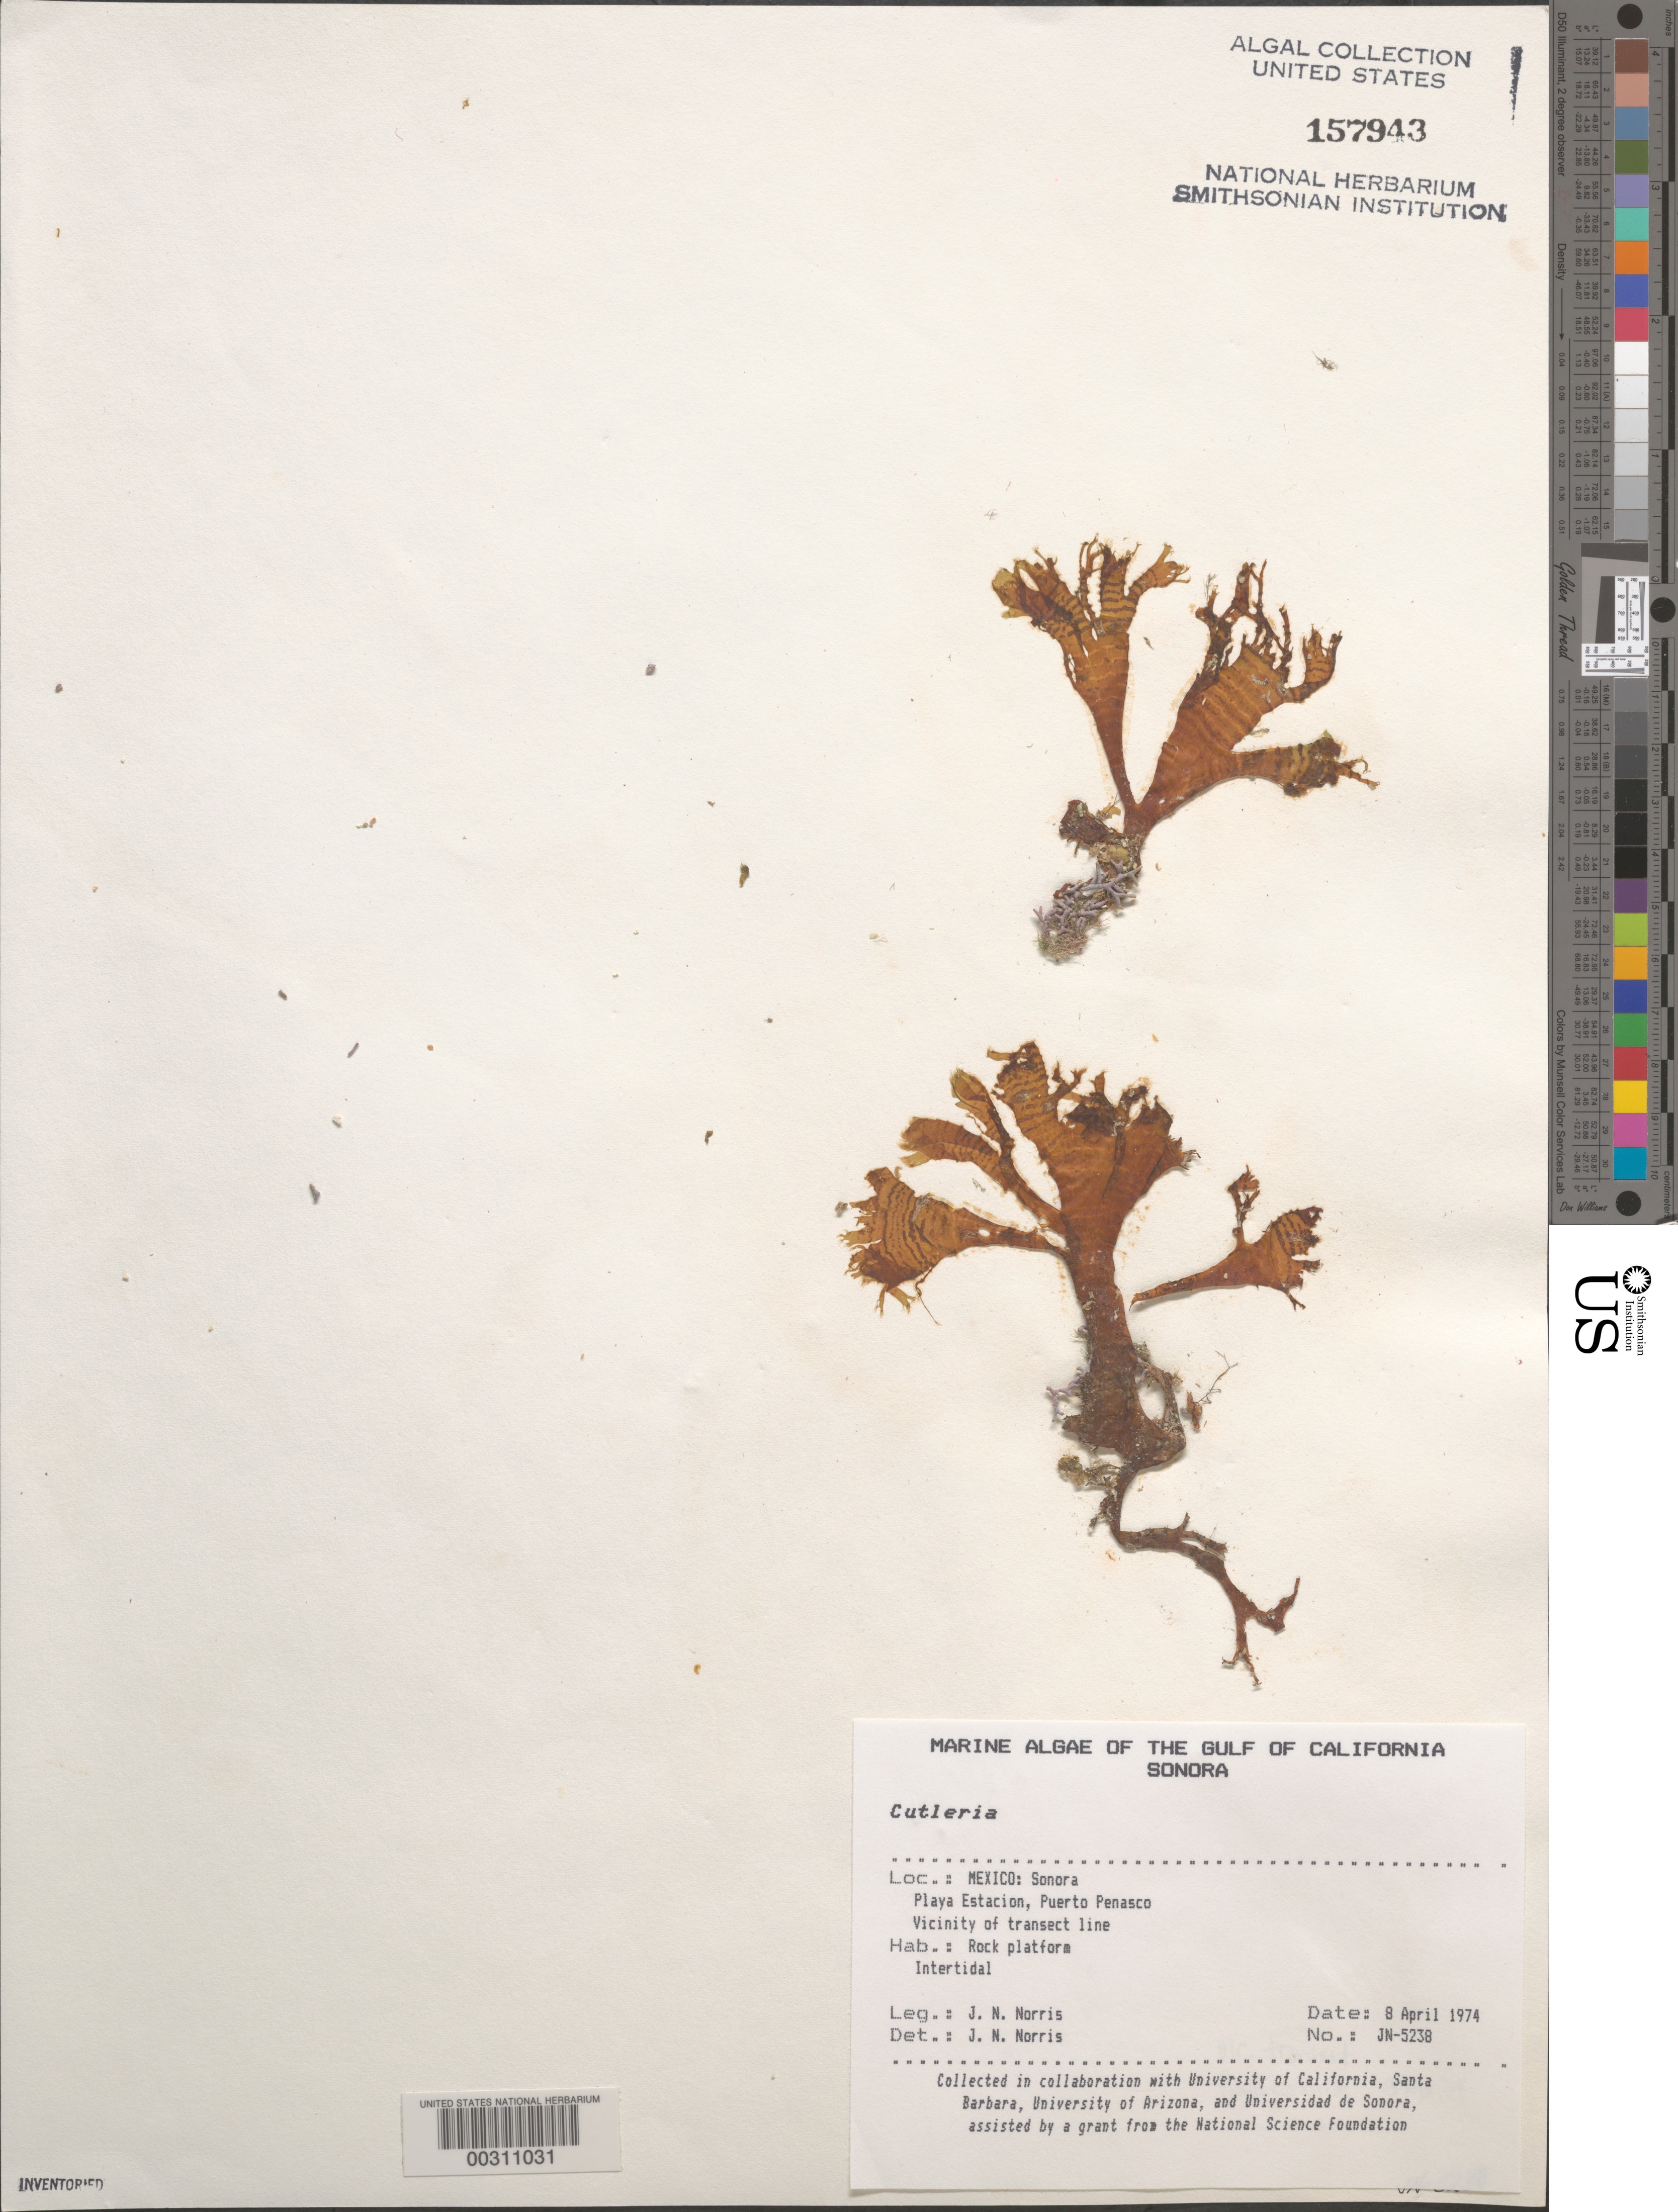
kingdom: Chromista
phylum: Ochrophyta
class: Phaeophyceae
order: Cutleriales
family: Cutleriaceae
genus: Cutleria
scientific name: Cutleria sp.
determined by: Norris, James N.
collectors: J. N. Norris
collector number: JN-5238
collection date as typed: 08 Apr 1974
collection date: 1974-04-08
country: Mexico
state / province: Sonora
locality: Playa Estacion, Puerto Penasco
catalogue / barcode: US 157943